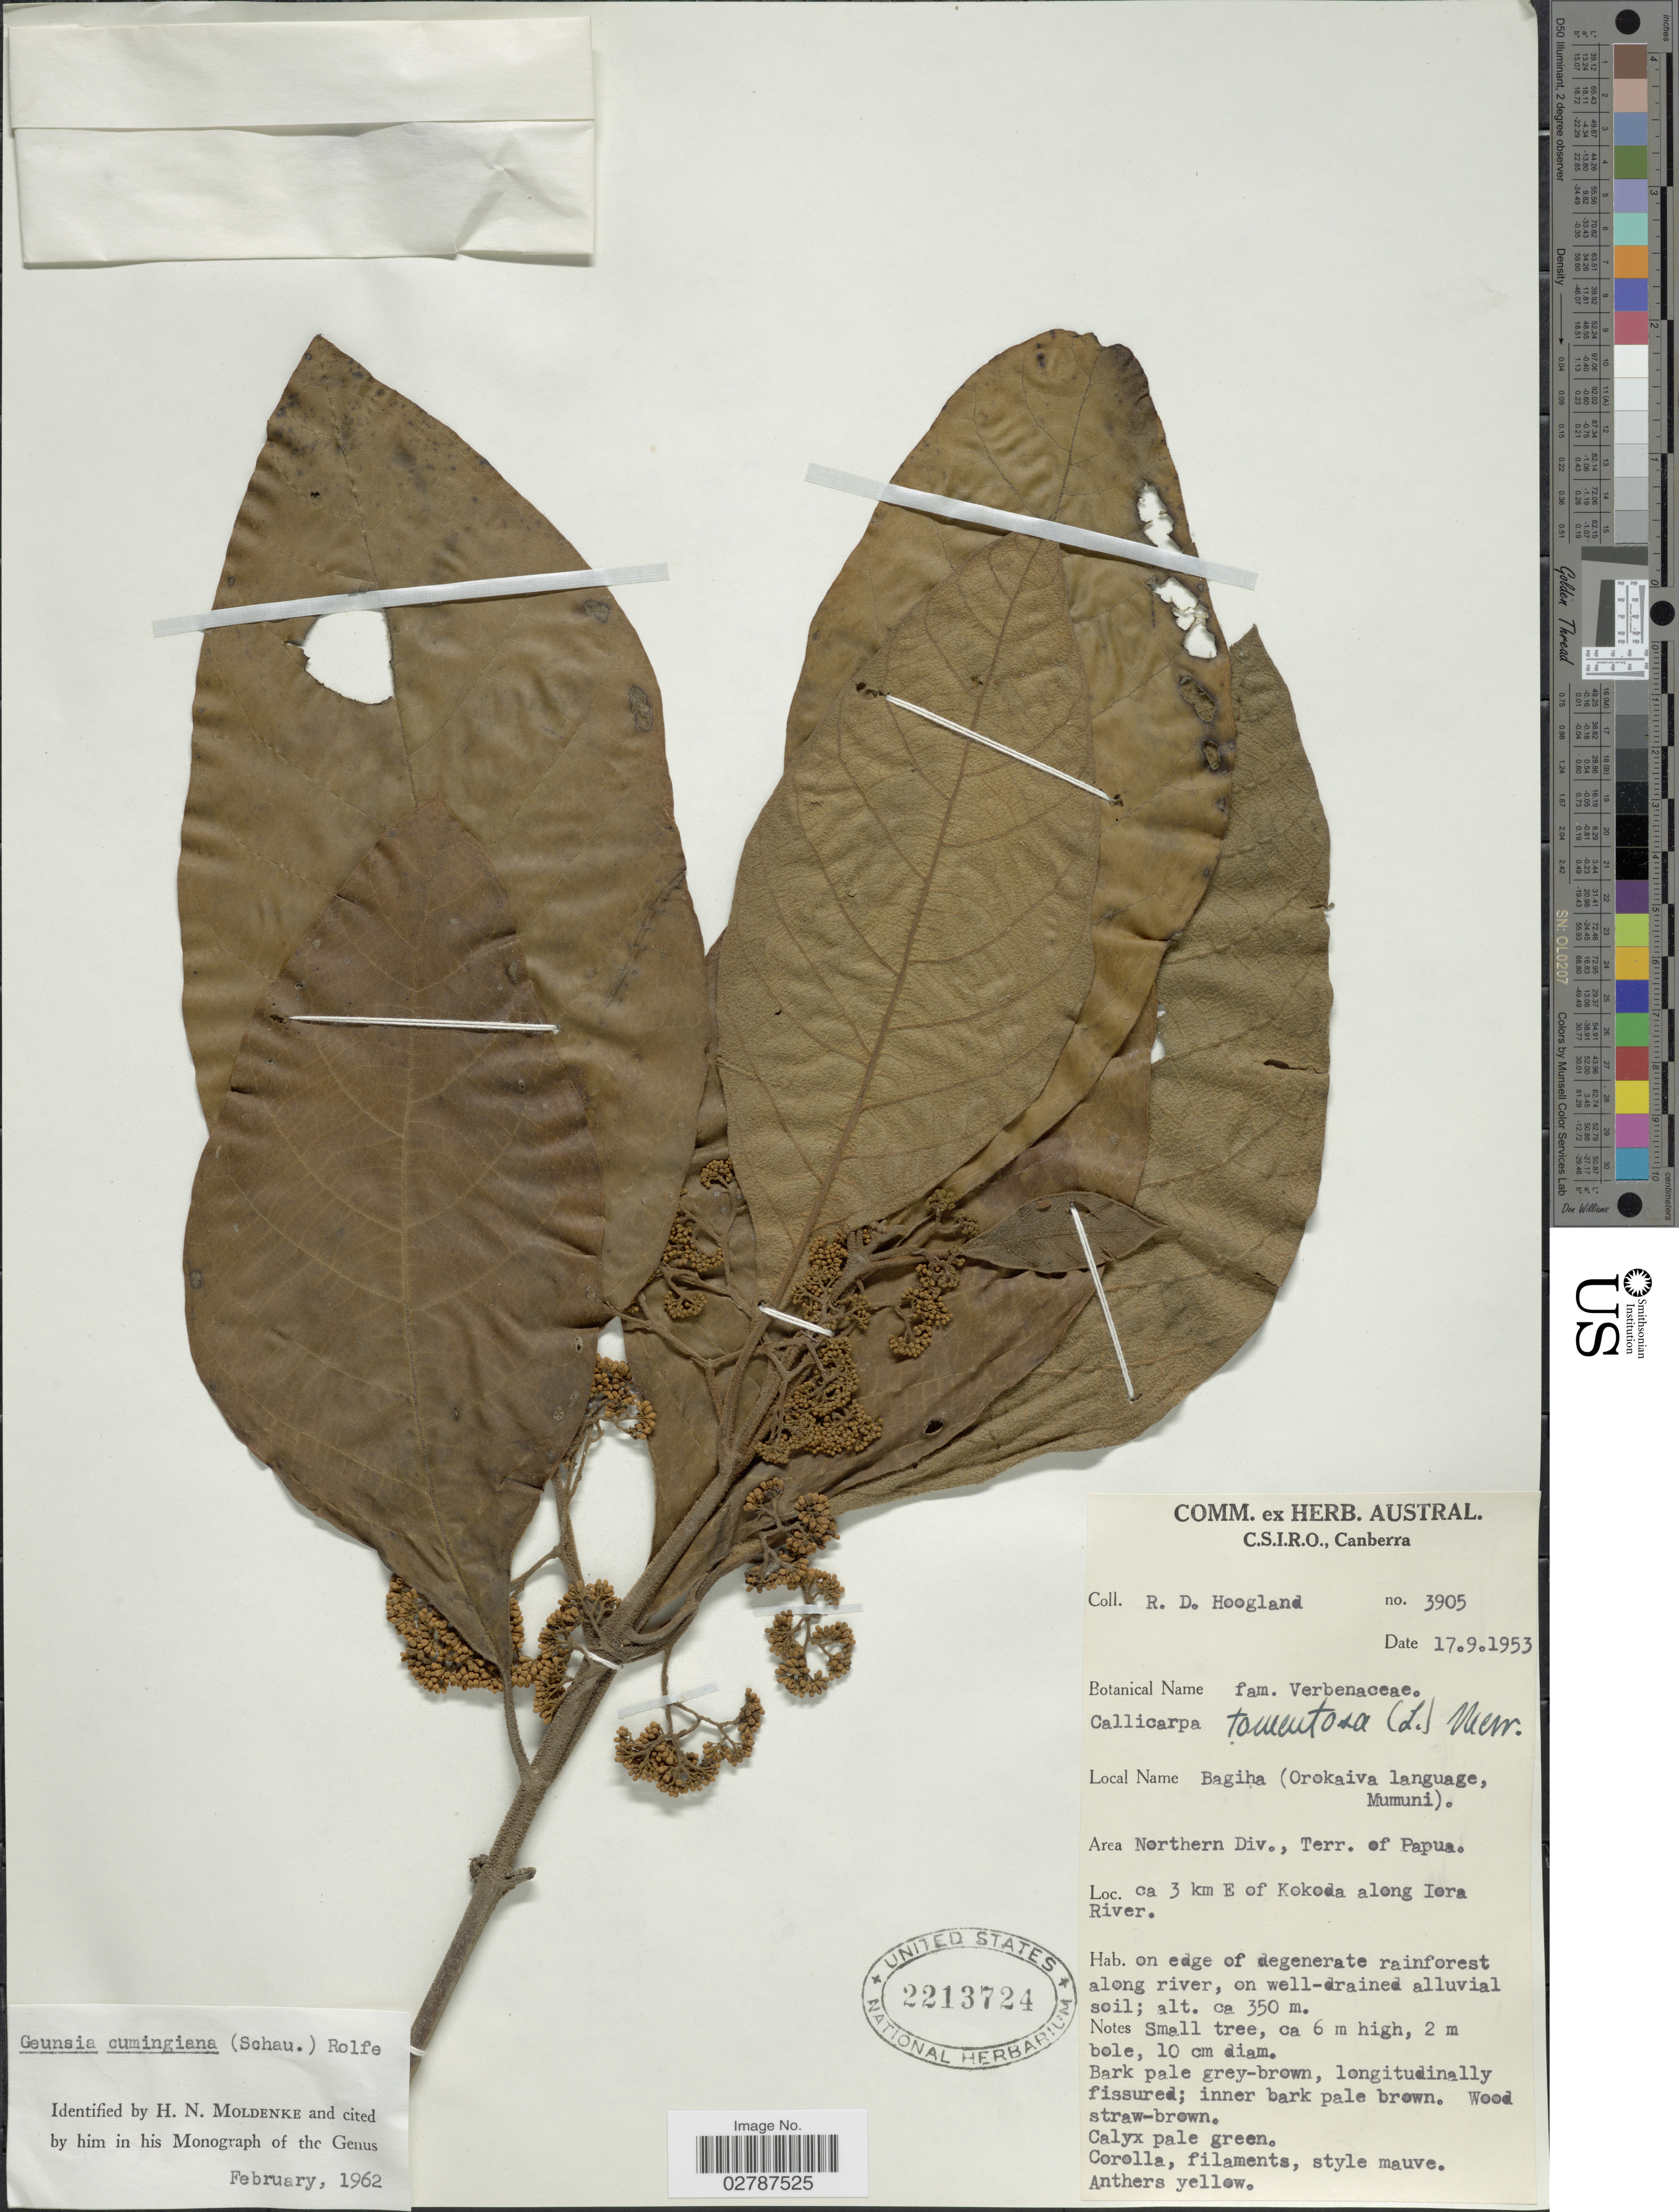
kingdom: Plantae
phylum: Tracheophyta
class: Magnoliopsida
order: Lamiales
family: Lamiaceae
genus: Callicarpa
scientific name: Callicarpa cumingiana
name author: Schauer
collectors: R. D. Hoogland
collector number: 3905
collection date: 1953-09-17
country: Papua New Guinea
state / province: Northern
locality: Northern Div., Terr. of Papua. Ca 3 km E of Kokoda along Iora River.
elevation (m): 350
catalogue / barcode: US 2213724